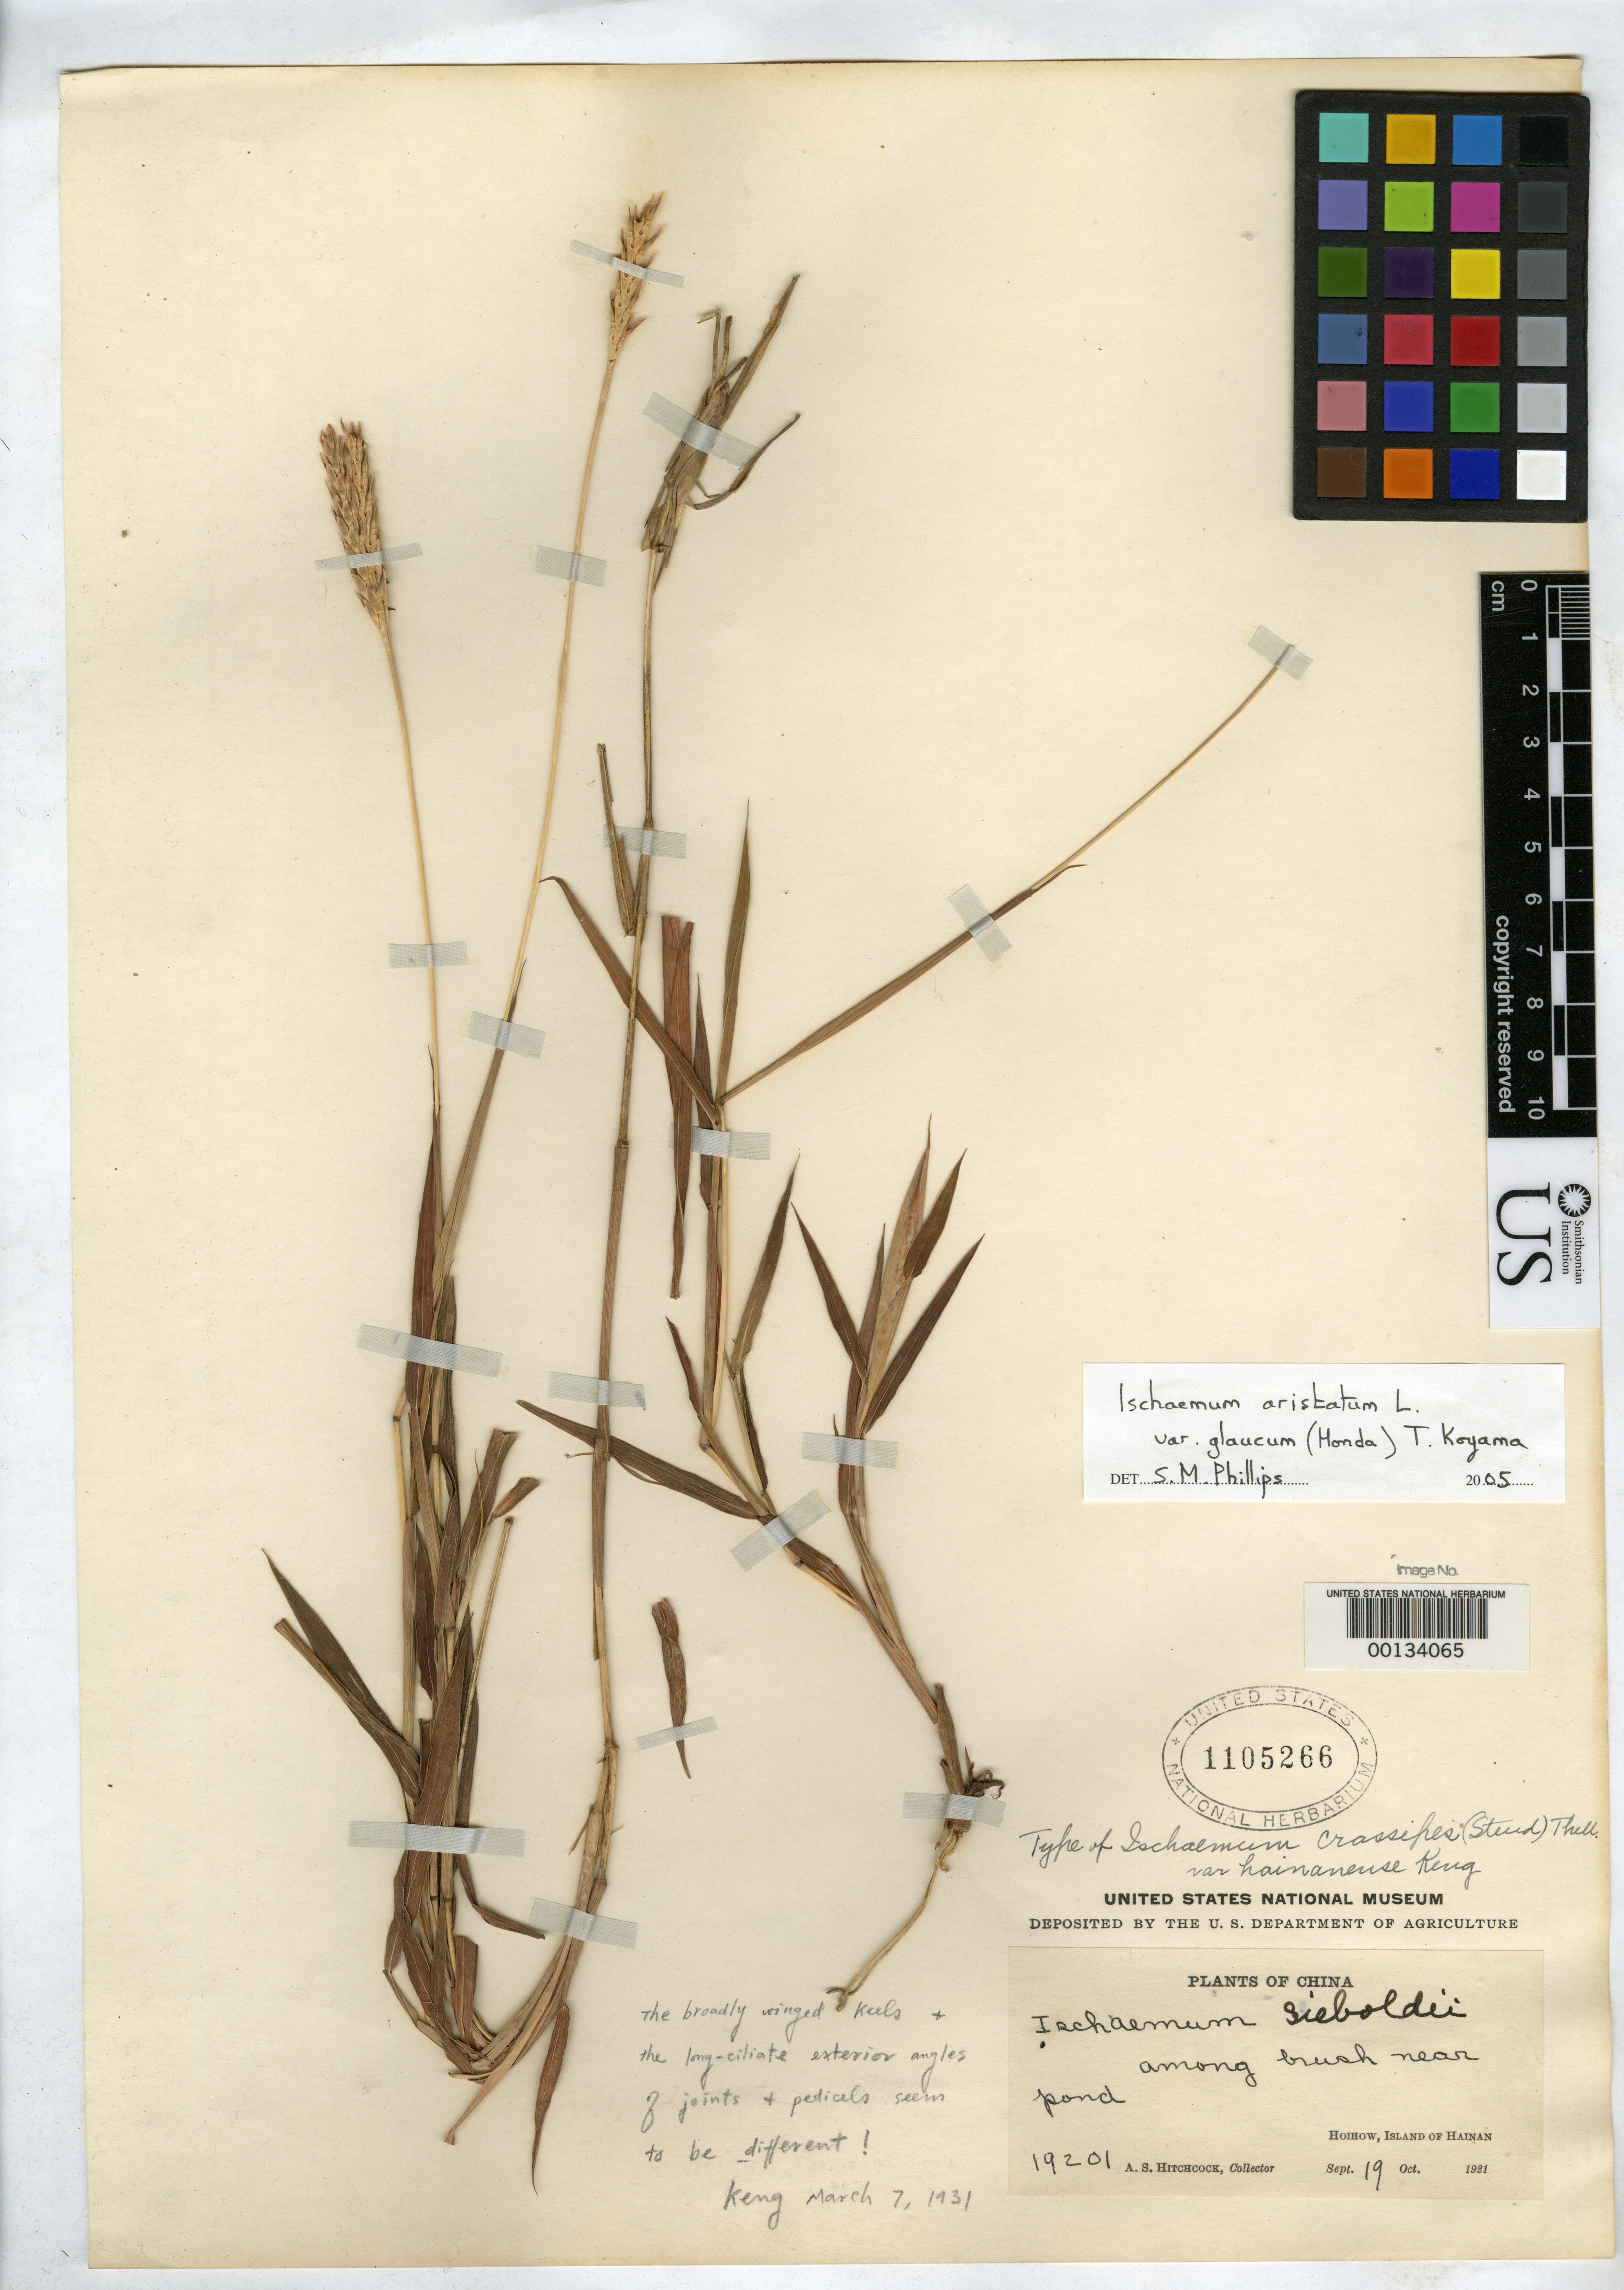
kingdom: Plantae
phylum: Tracheophyta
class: Liliopsida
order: Poales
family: Poaceae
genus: Ischaemum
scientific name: Ischaemum crassipes var. hainanense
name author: Keng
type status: Holotype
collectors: A. S. Hitchcock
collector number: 19201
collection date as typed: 19 Sep 1921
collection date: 1921-09-19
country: China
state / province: Hainan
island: Hainan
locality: Hoihow.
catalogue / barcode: US 1105266